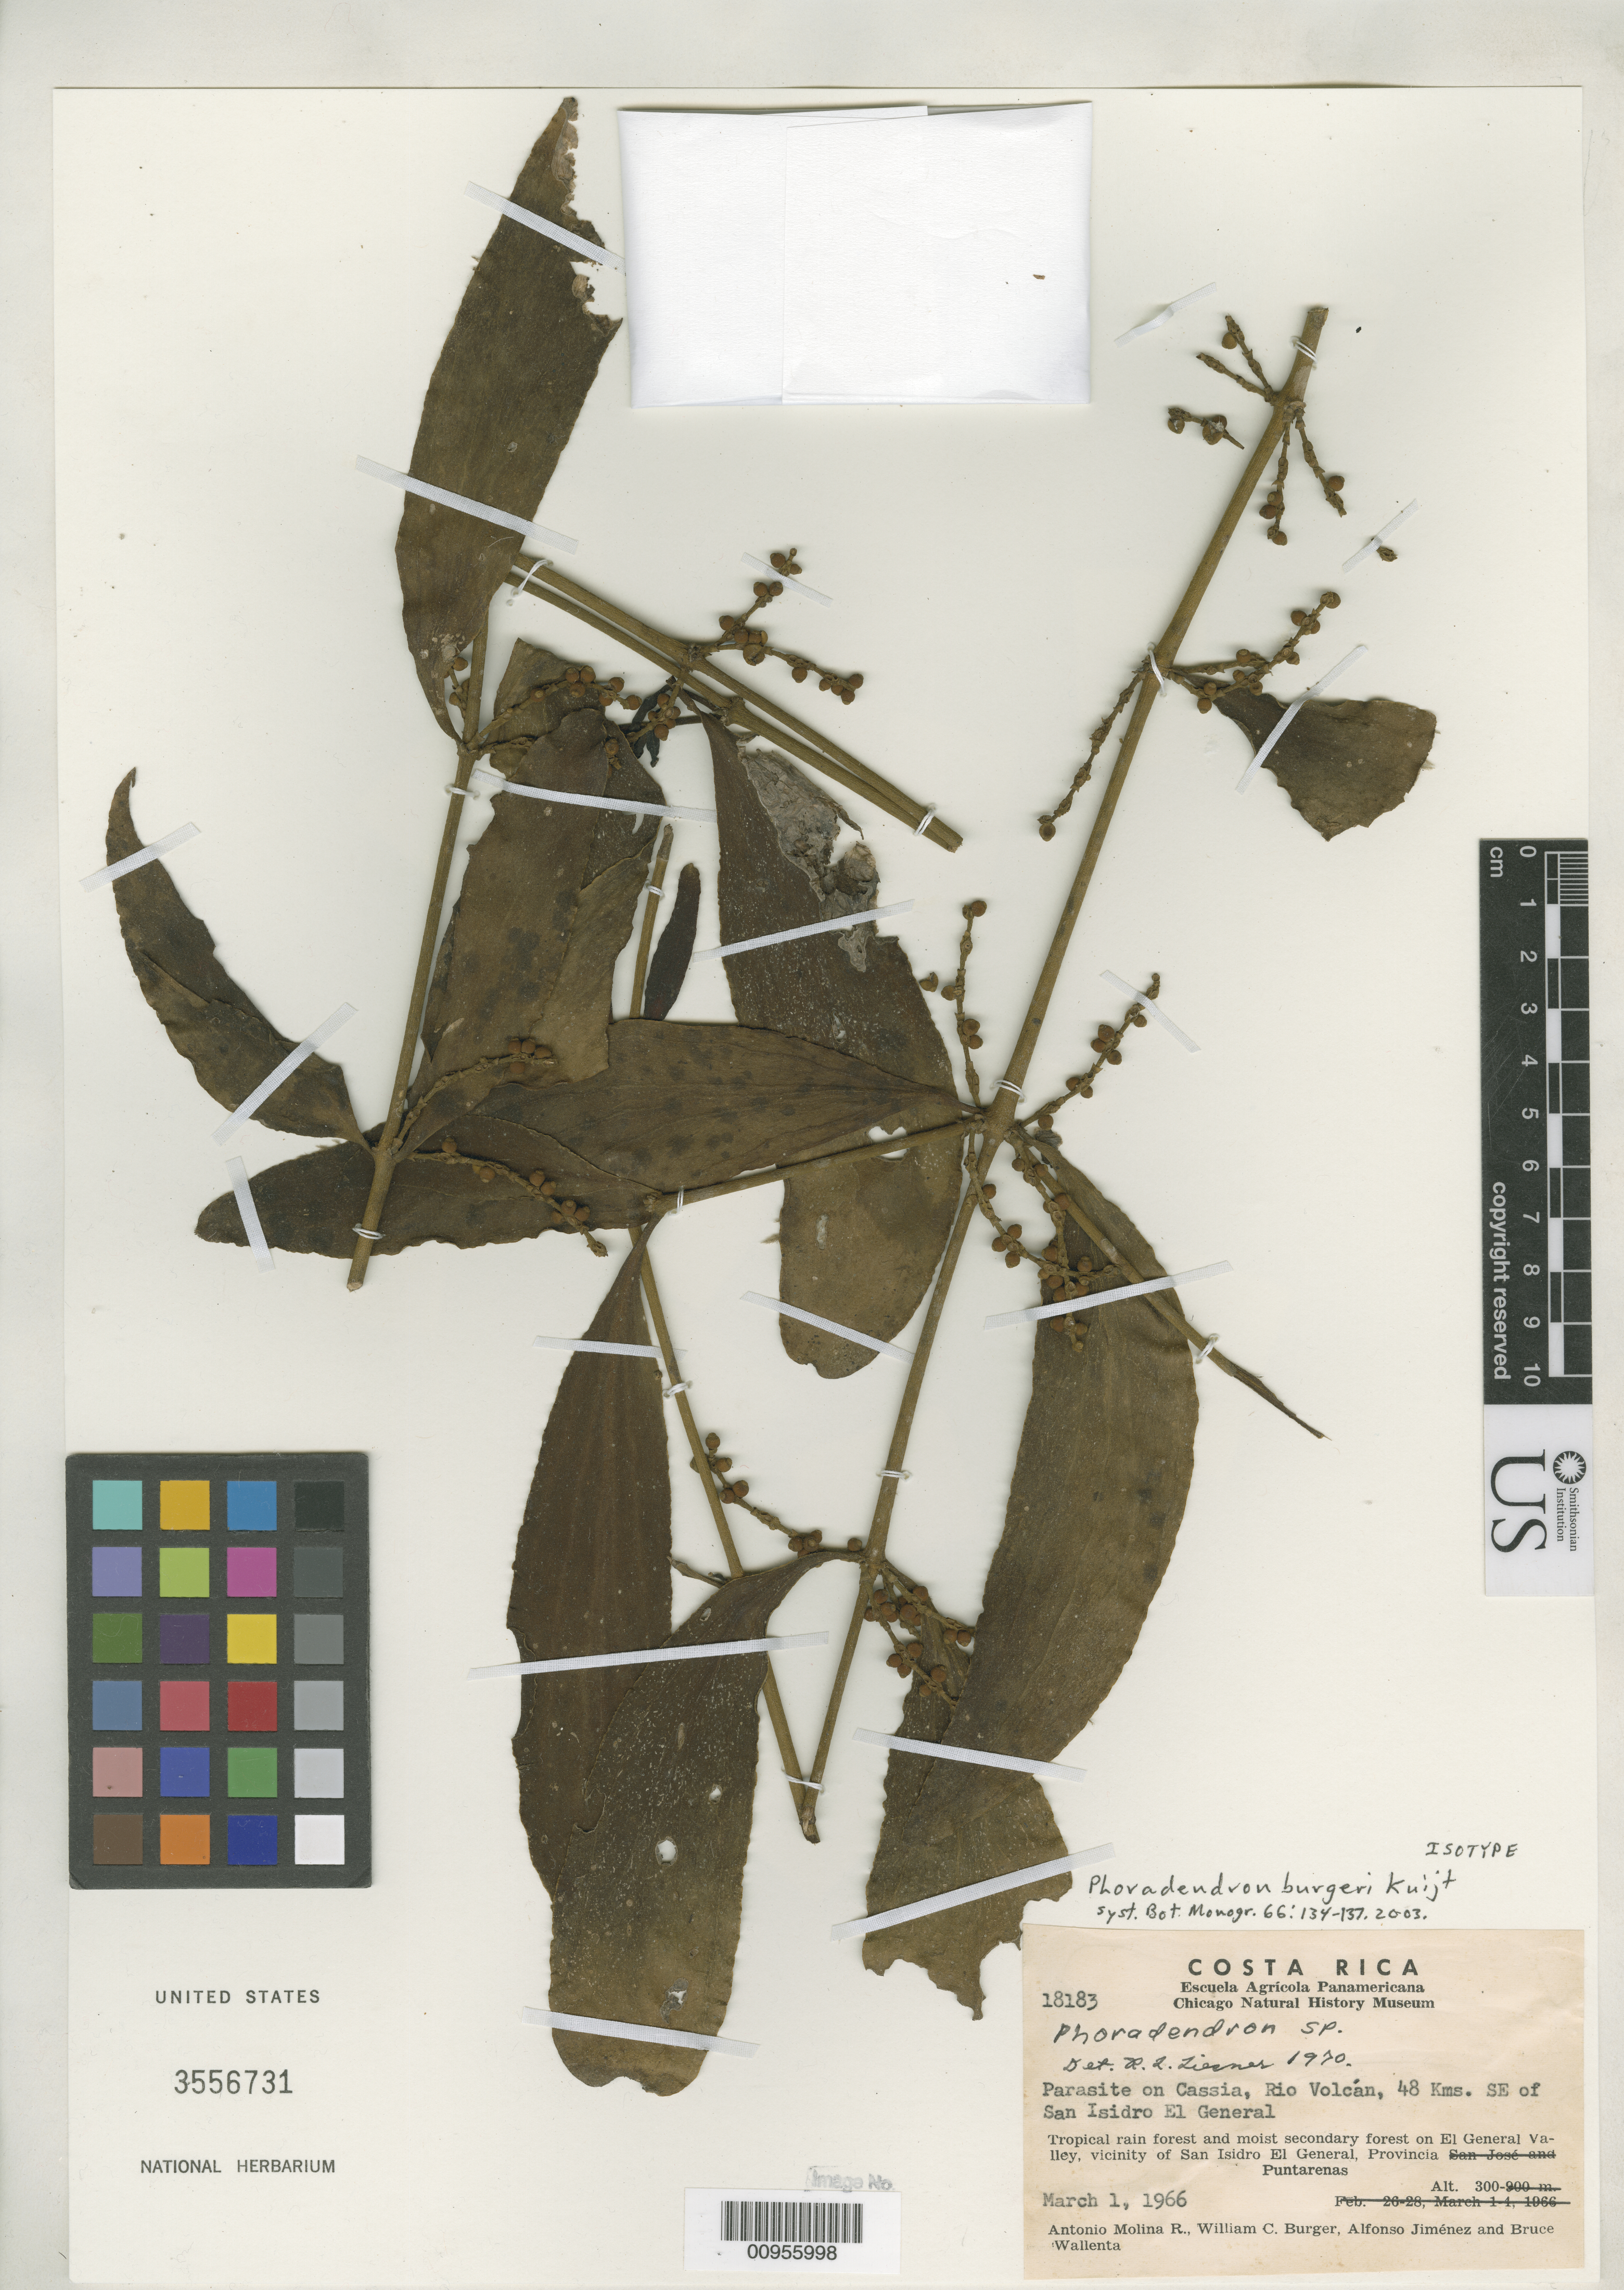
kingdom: Plantae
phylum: Tracheophyta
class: Magnoliopsida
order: Santalales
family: Viscaceae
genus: Phoradendron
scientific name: Phoradendron burgeri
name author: Kuijt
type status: Isotype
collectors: A. Molina R.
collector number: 18183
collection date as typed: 01 Mar 1966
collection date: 1966-03-01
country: Costa Rica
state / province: Puntarenas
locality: Rio Volcán, 48 km SE of San Isidro El General.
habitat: Tropical rain forest and moist secondary forest. Parasite on Cassia.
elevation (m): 300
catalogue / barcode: US 3556731